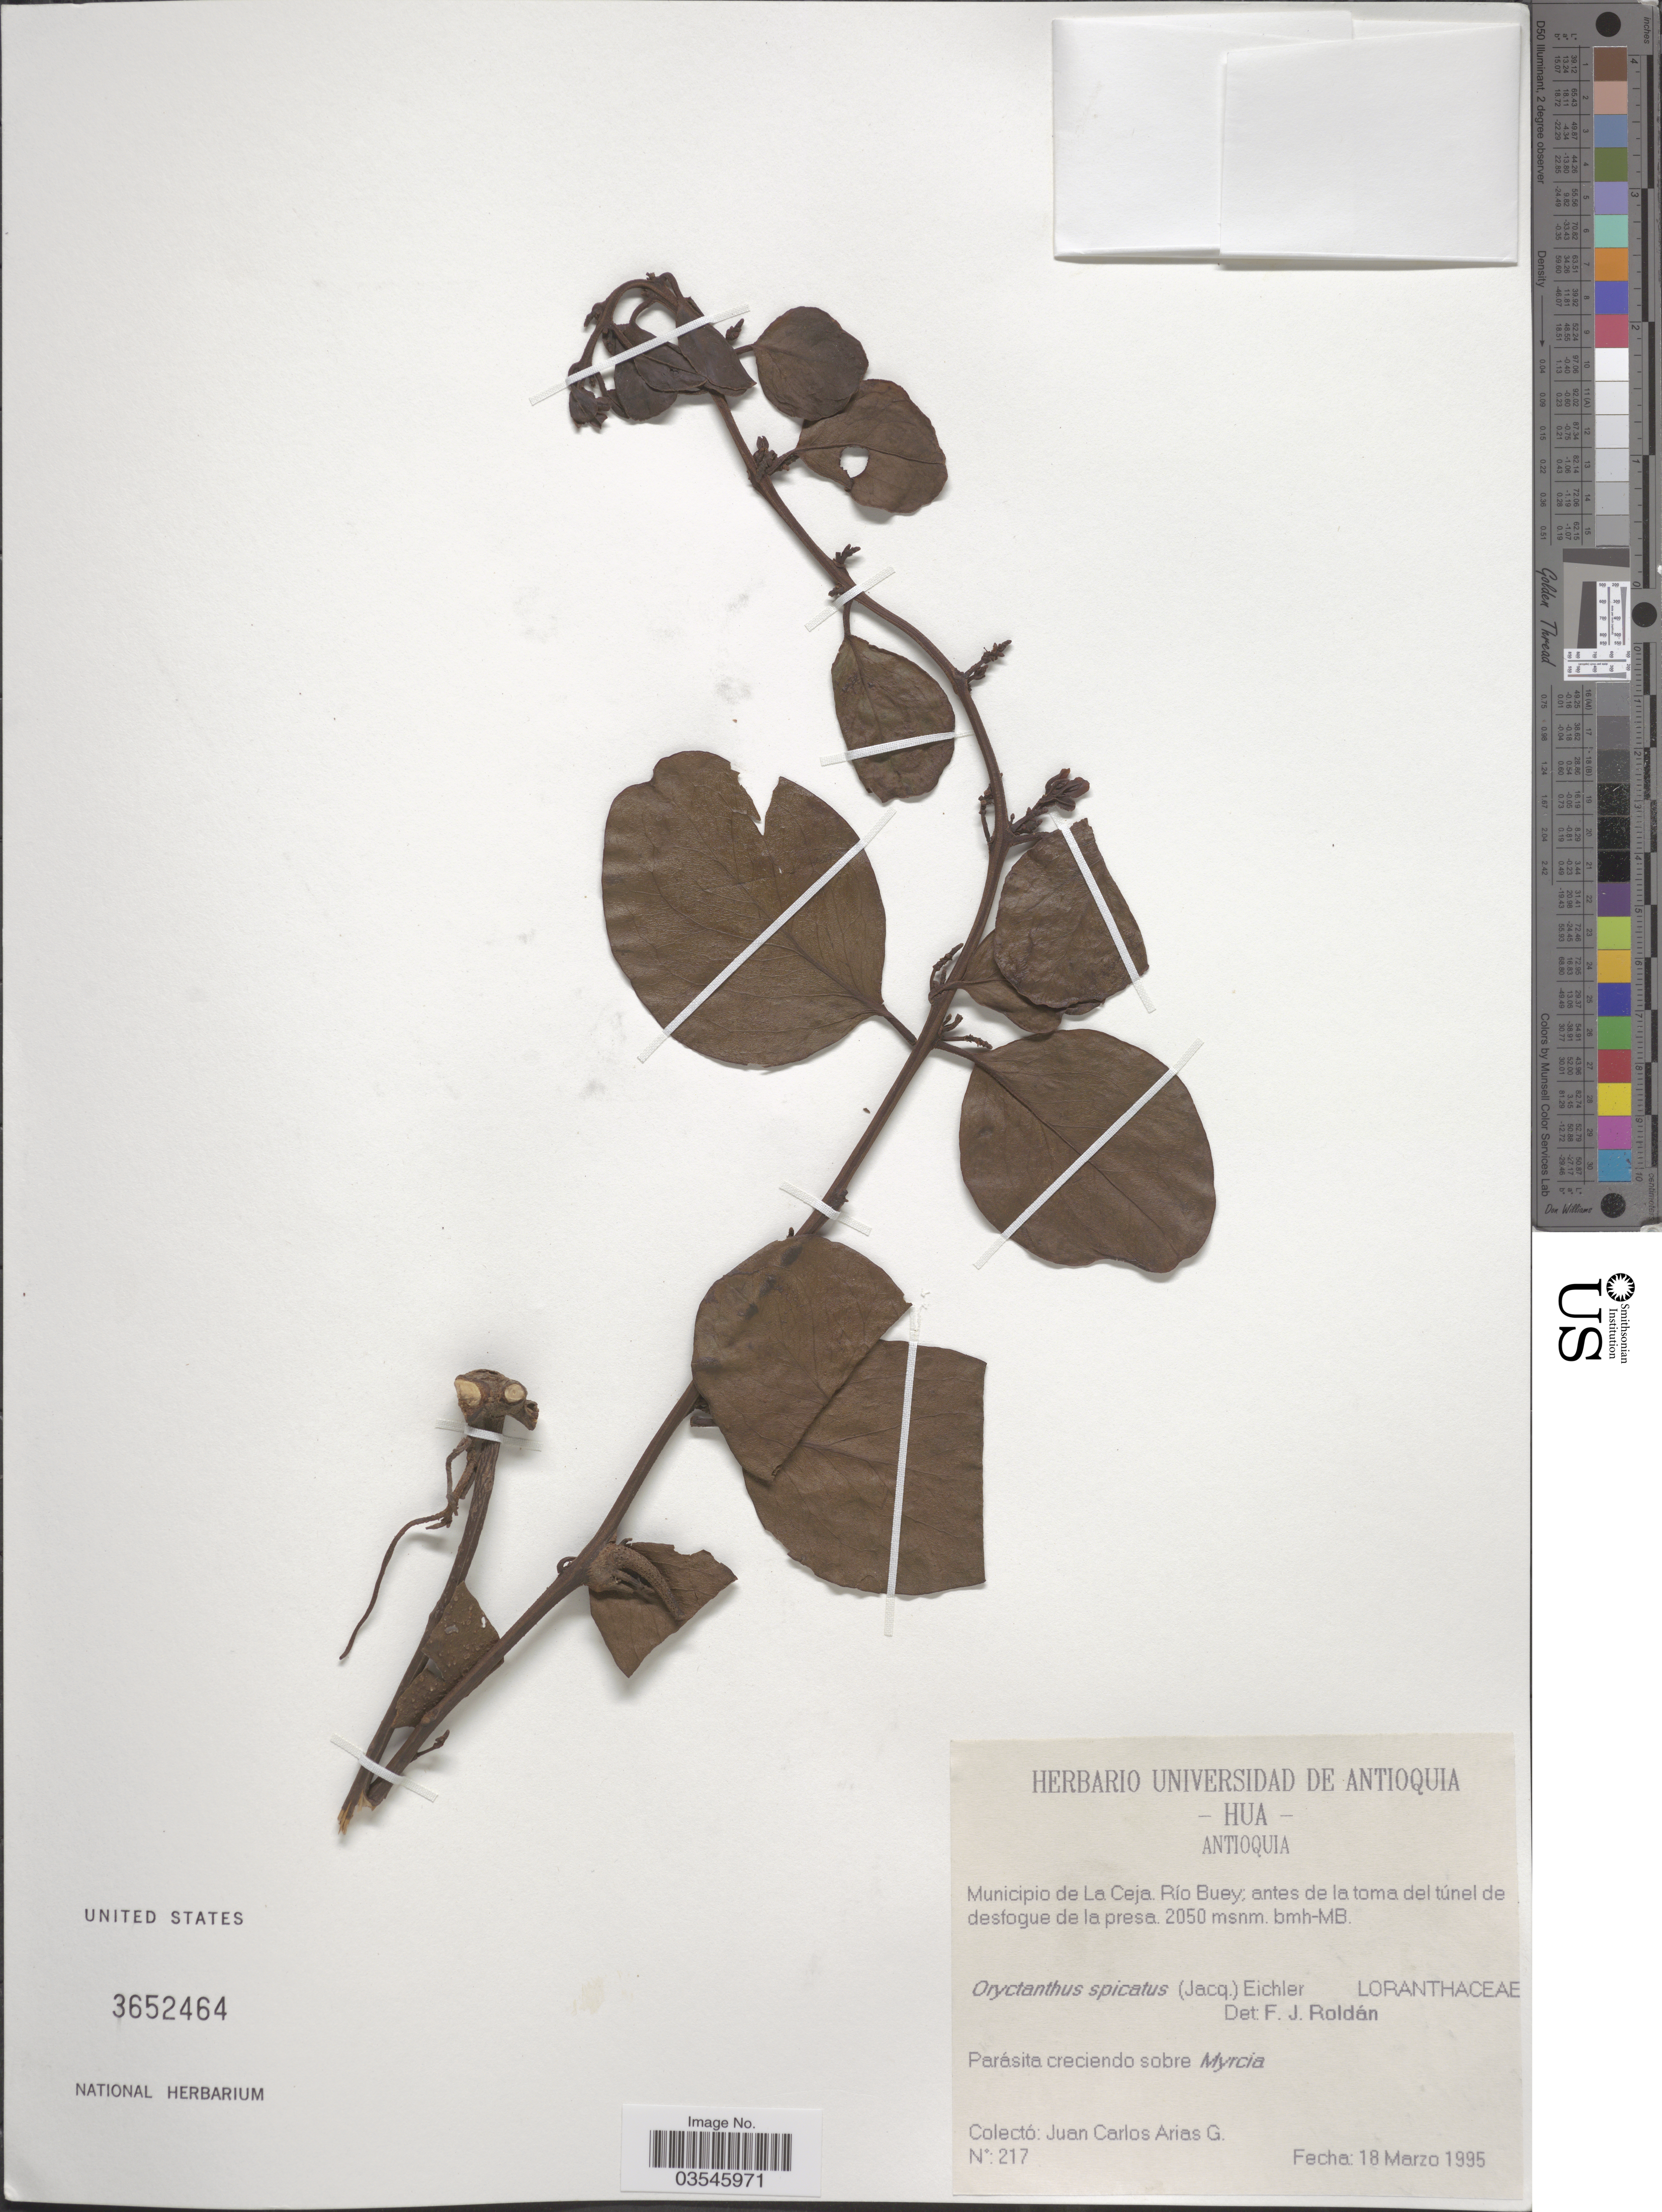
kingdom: Plantae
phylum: Tracheophyta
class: Magnoliopsida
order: Santalales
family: Loranthaceae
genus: Oryctanthus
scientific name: Oryctanthus spicatus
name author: (Jacq.) Eichler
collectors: J. Arias G.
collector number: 217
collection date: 1995-03-18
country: Colombia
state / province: Antioquia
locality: Municipio de La Ceja. Río Buey.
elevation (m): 2050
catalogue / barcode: US 3652464